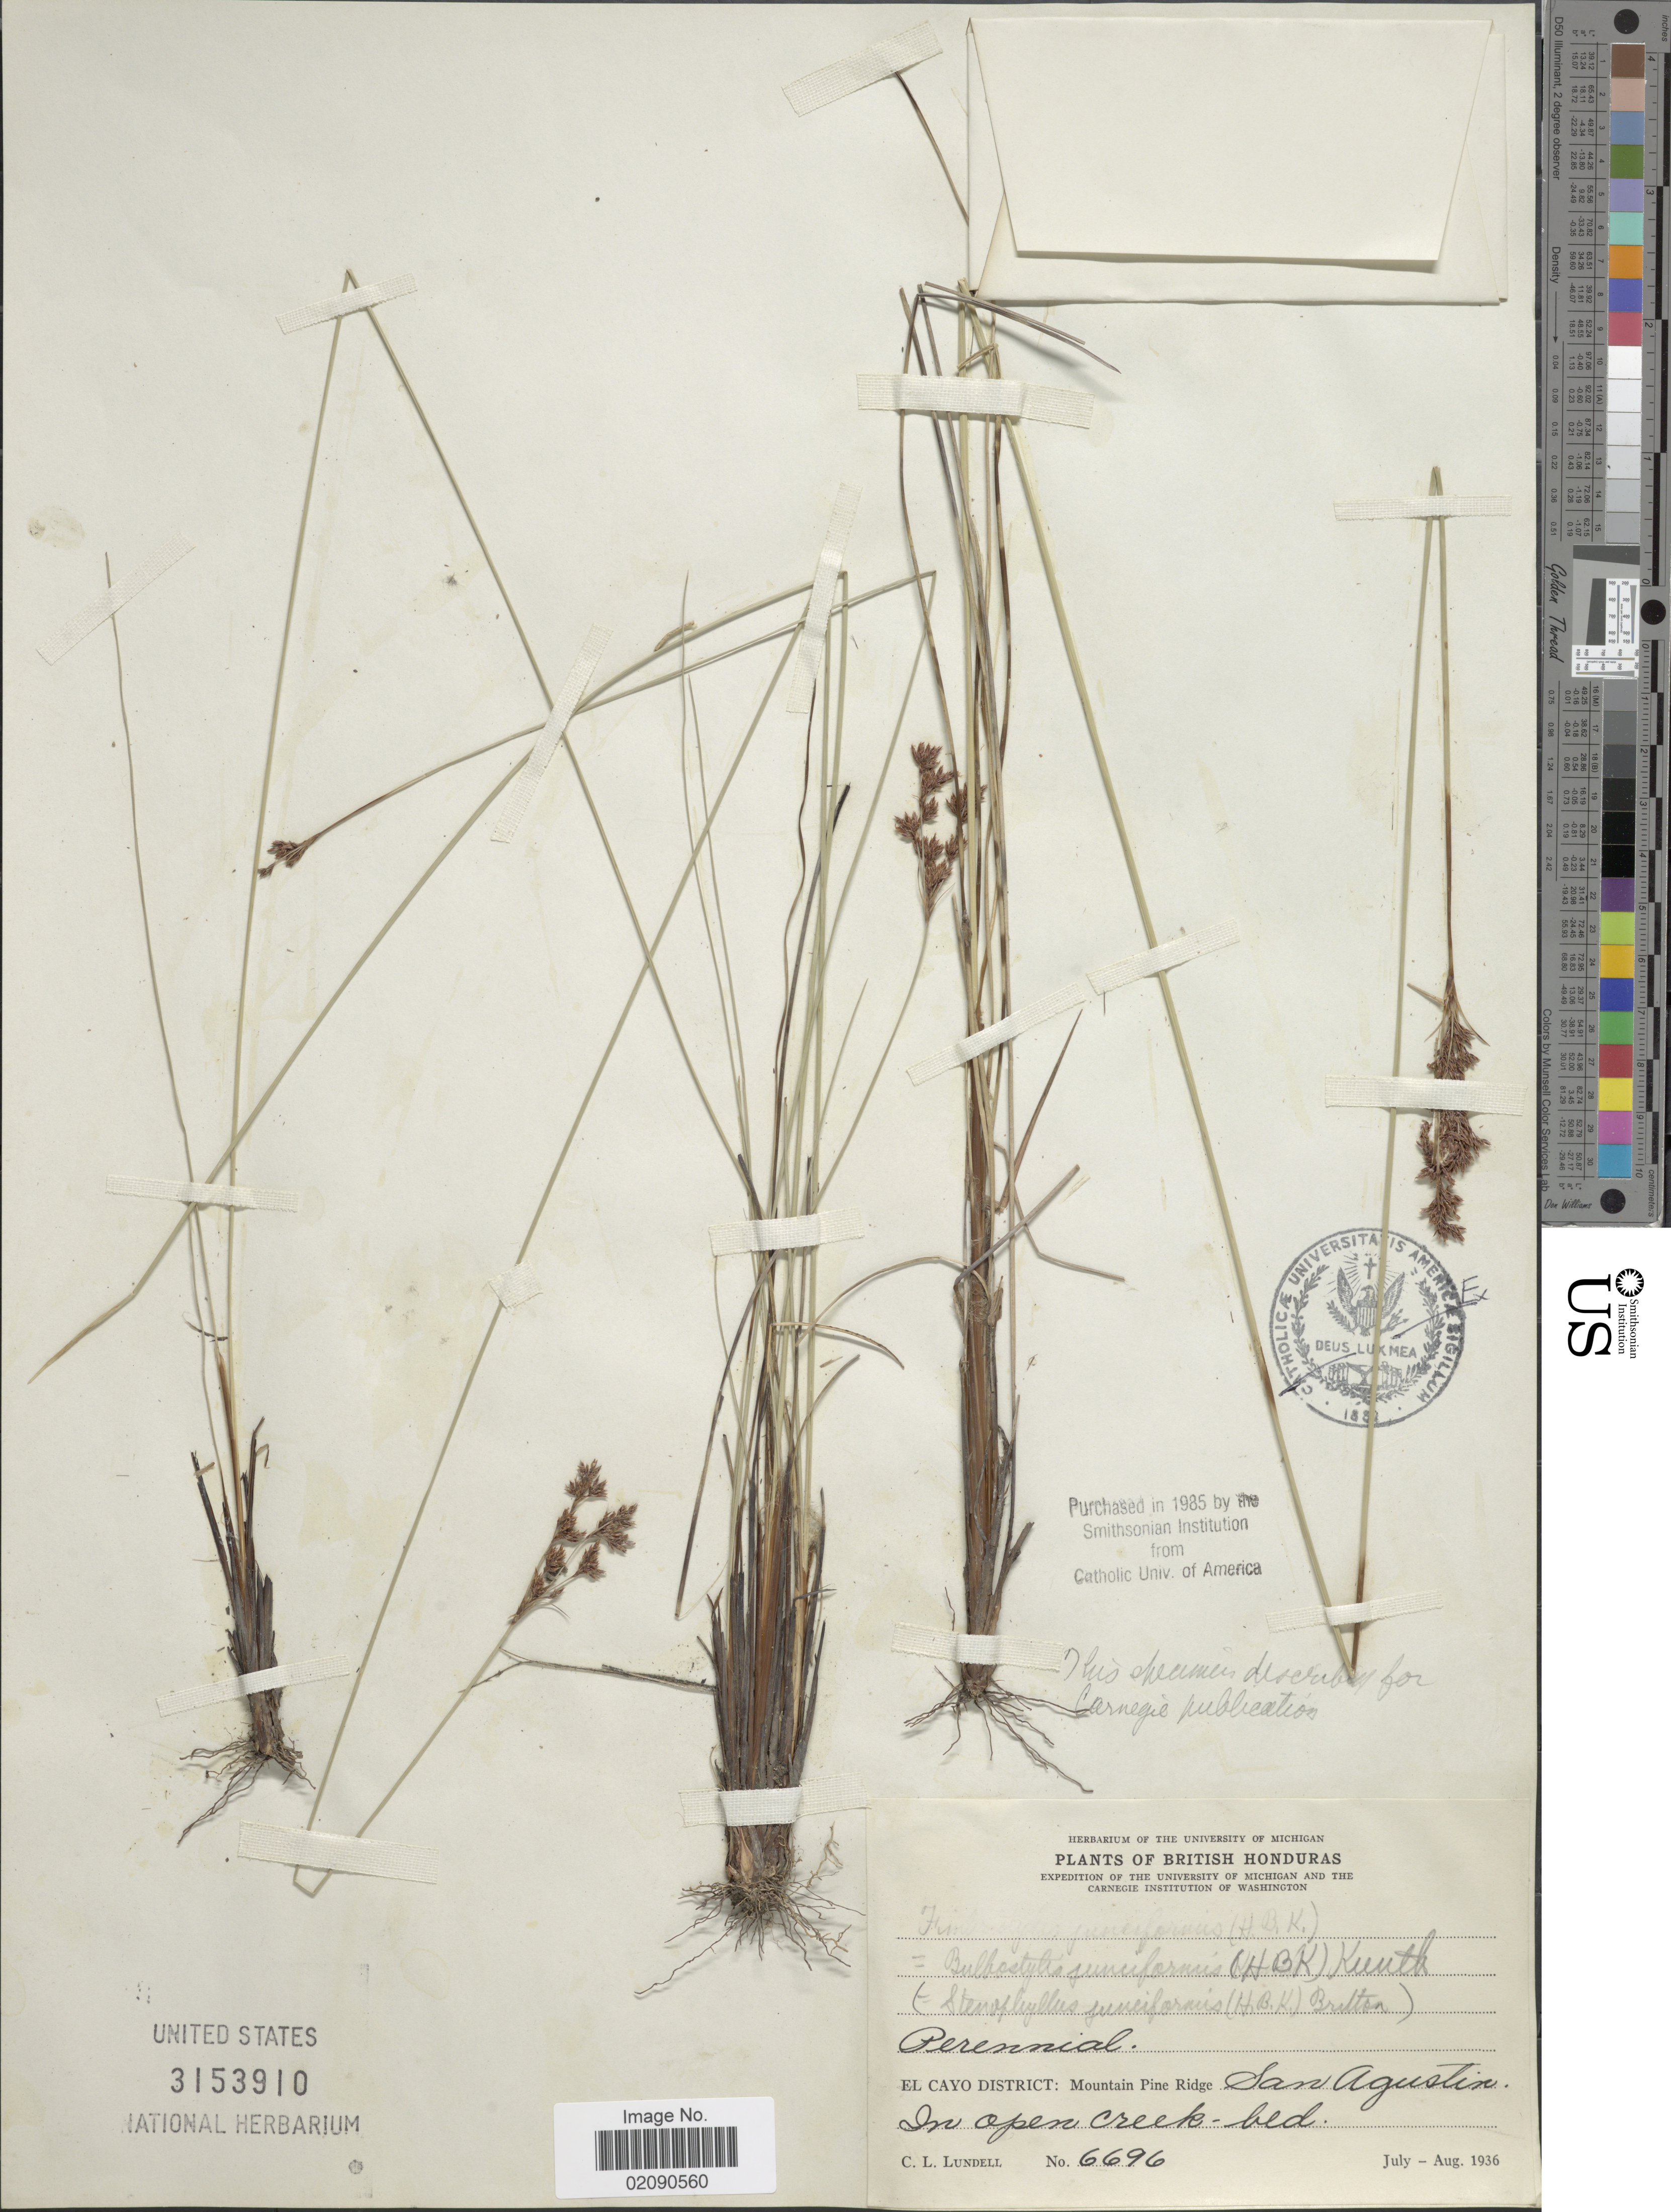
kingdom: Plantae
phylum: Tracheophyta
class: Liliopsida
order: Poales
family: Cyperaceae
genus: Bulbostylis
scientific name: Bulbostylis junciformis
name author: (Kunth) C.B. Clarke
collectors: C. L. Lundell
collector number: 6696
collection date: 1936-07/1936-08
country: Belize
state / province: Cayo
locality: British Honduras, El Cayo District: Mountain Pine Ridge San Agustin, In open creek-bed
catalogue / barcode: US 3153910